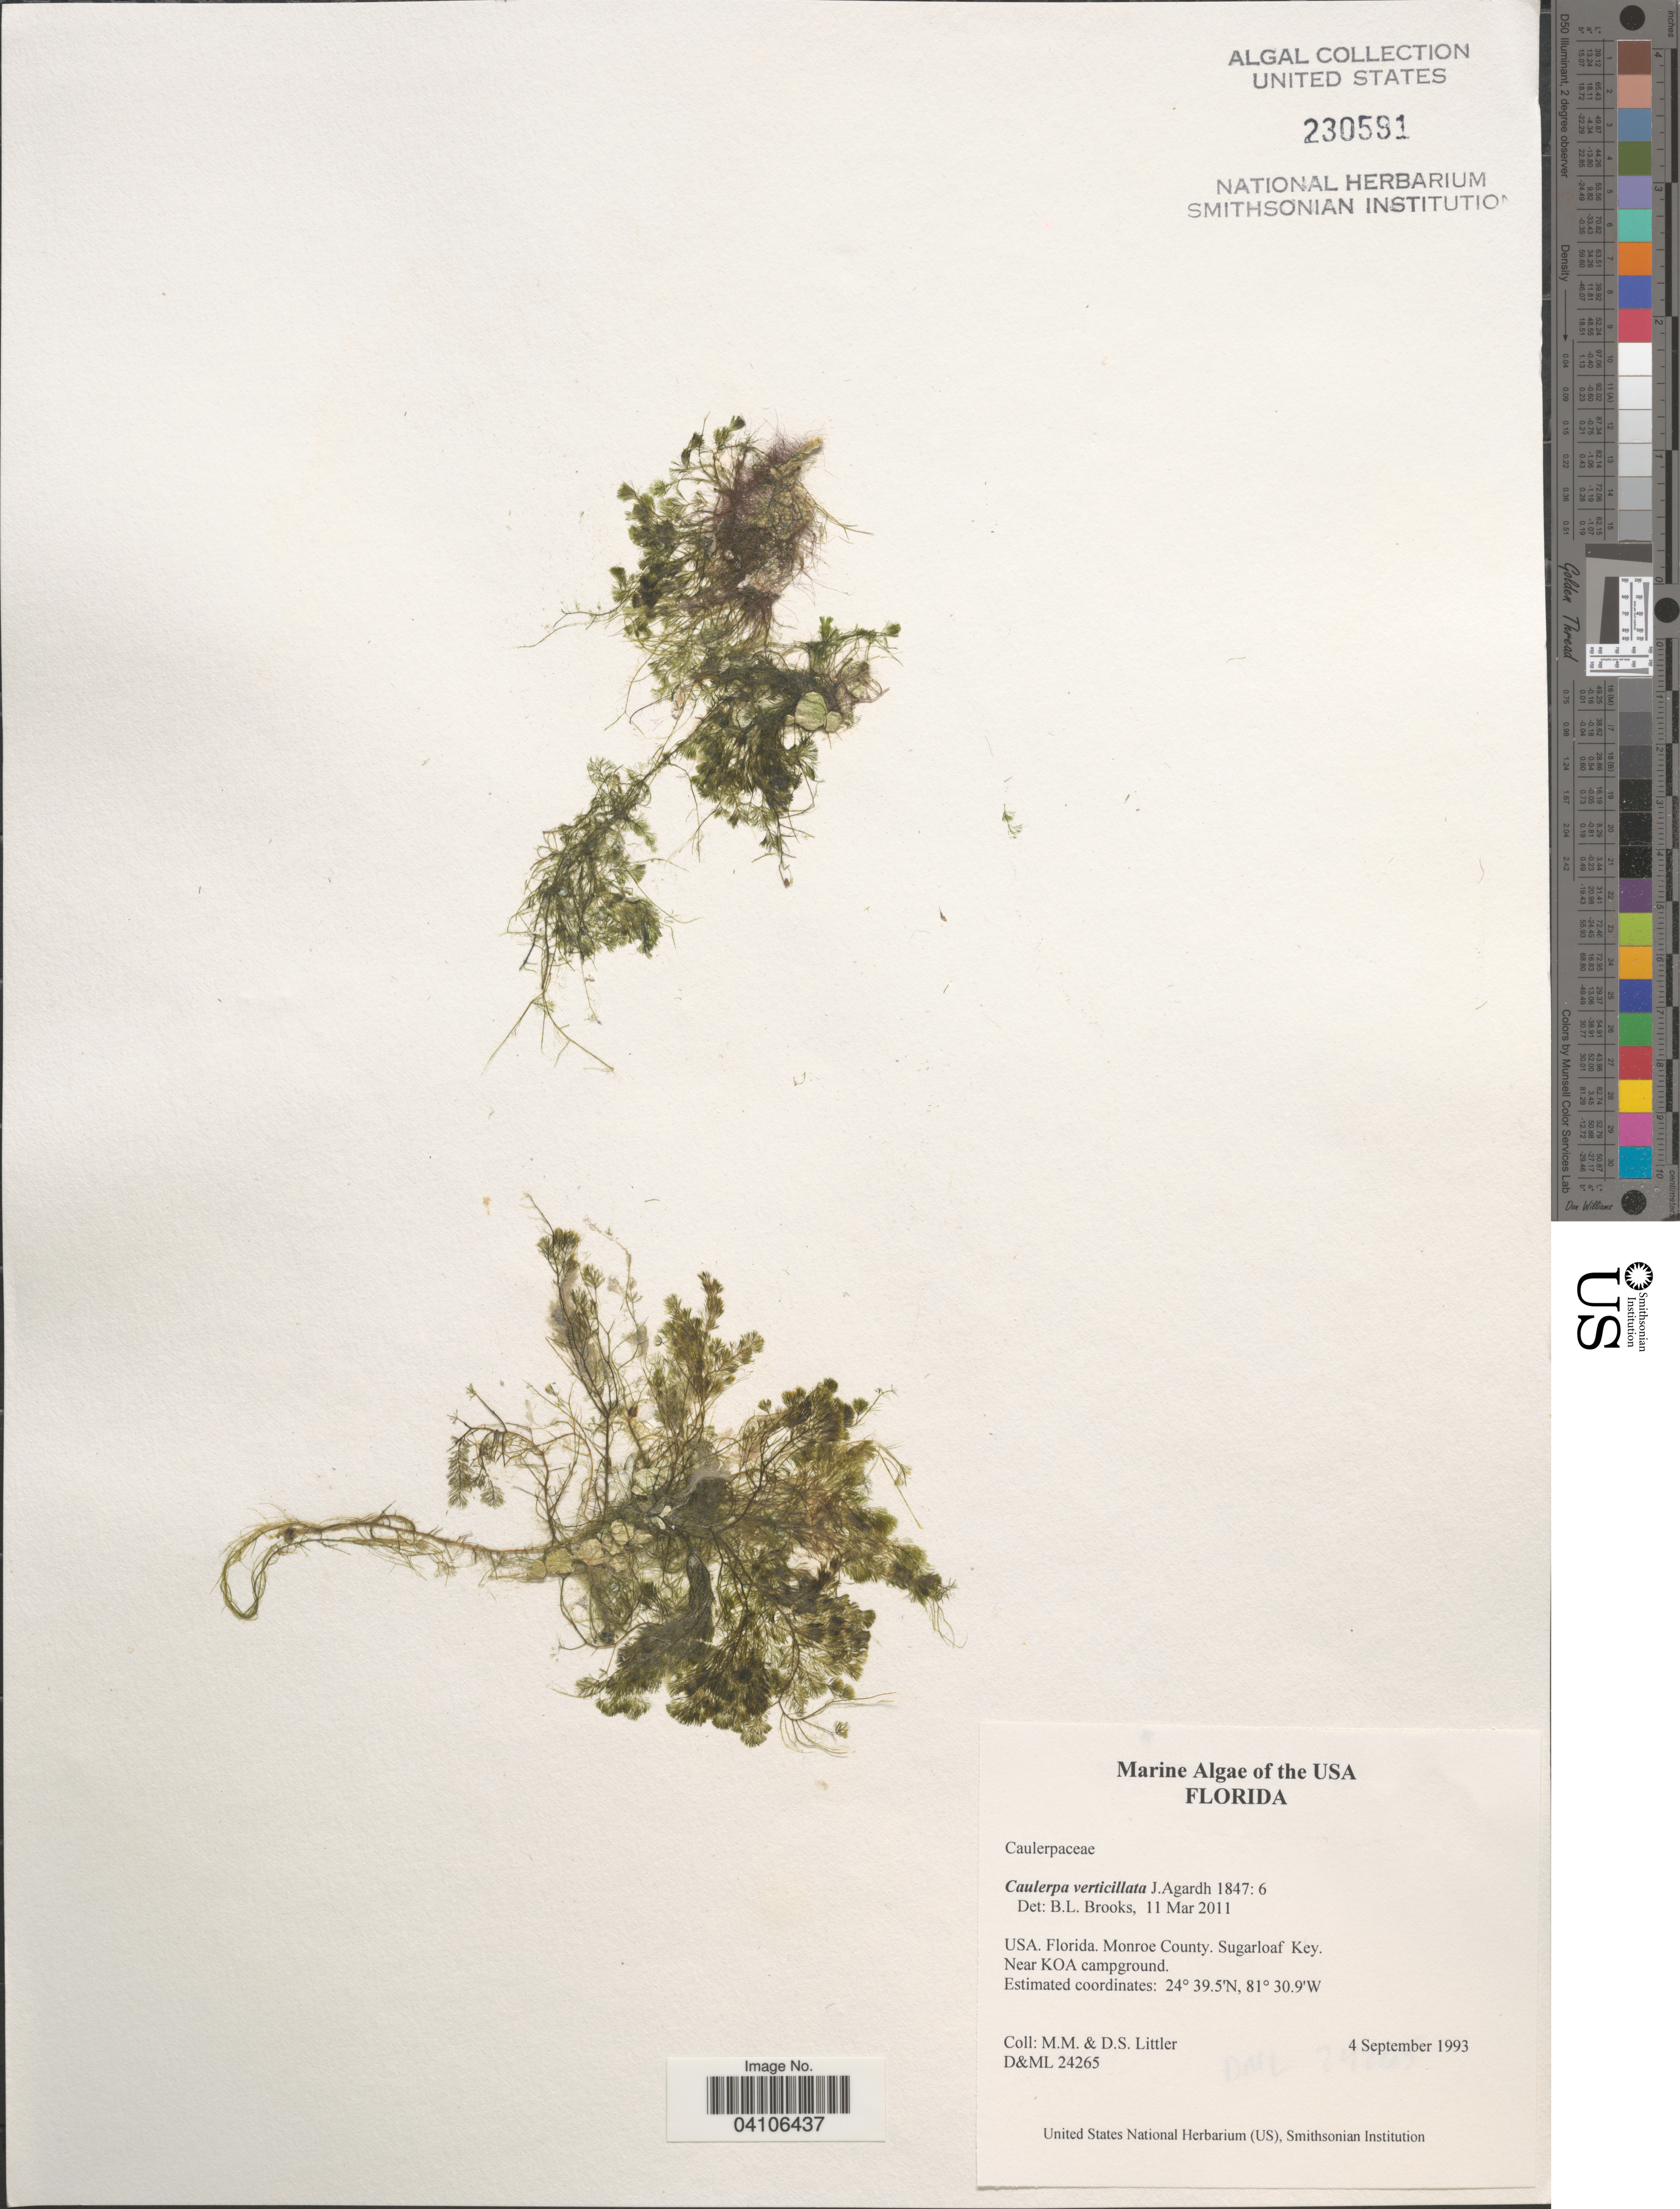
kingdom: Plantae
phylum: Chlorophyta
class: Ulvophyceae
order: Bryopsidales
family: Caulerpaceae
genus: Caulerpa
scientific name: Caulerpa verticillata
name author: J. Agardh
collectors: D. S. Littler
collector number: D&ML24265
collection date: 1993-09-04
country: United States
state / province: Florida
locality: Monroe County. Sugarloaf Key. Near KOA campground.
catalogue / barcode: US 230591